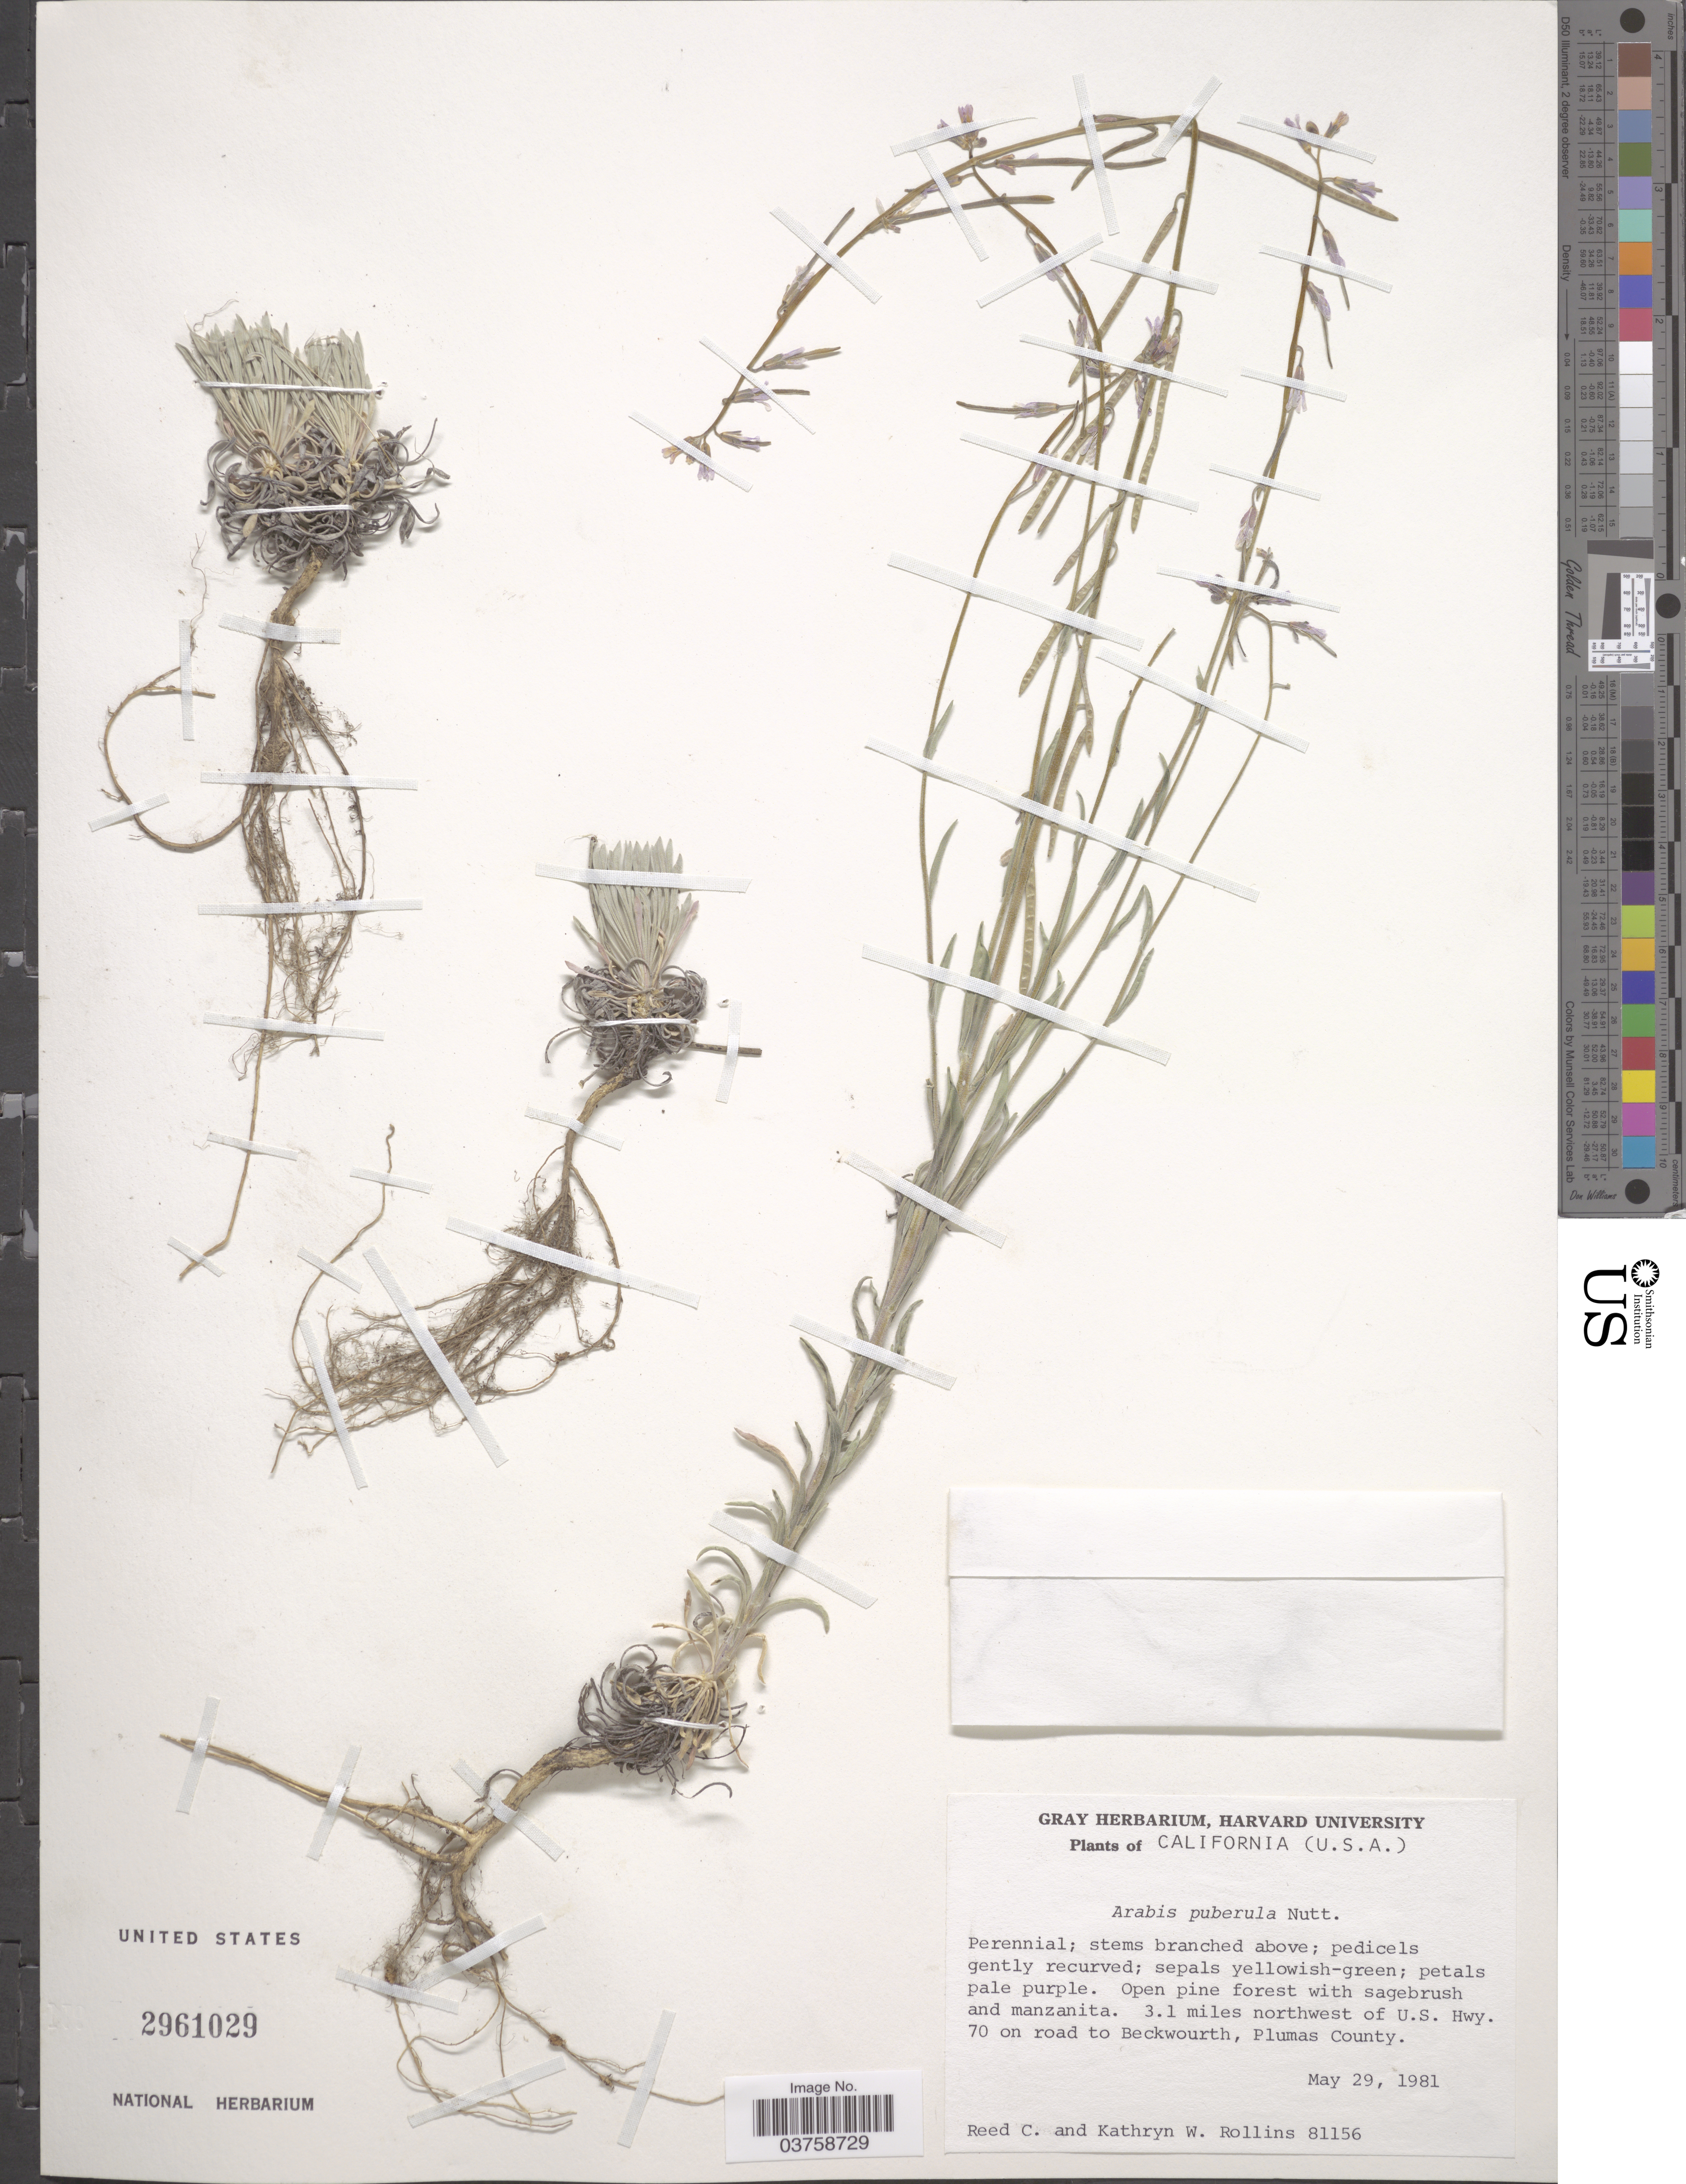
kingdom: Plantae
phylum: Tracheophyta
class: Magnoliopsida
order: Brassicales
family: Brassicaceae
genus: Arabis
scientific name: Arabis puberula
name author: Nutt.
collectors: R. C. Rollins & K. W. Rollins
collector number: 81156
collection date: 1981-05-29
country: United States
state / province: California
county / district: Plumas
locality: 3.1 miles northwest of U.S. Hwy. 70 on road to Beckwourth, Plumas County.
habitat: open pine forest with sagebrush and manzanita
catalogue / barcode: US 2961029